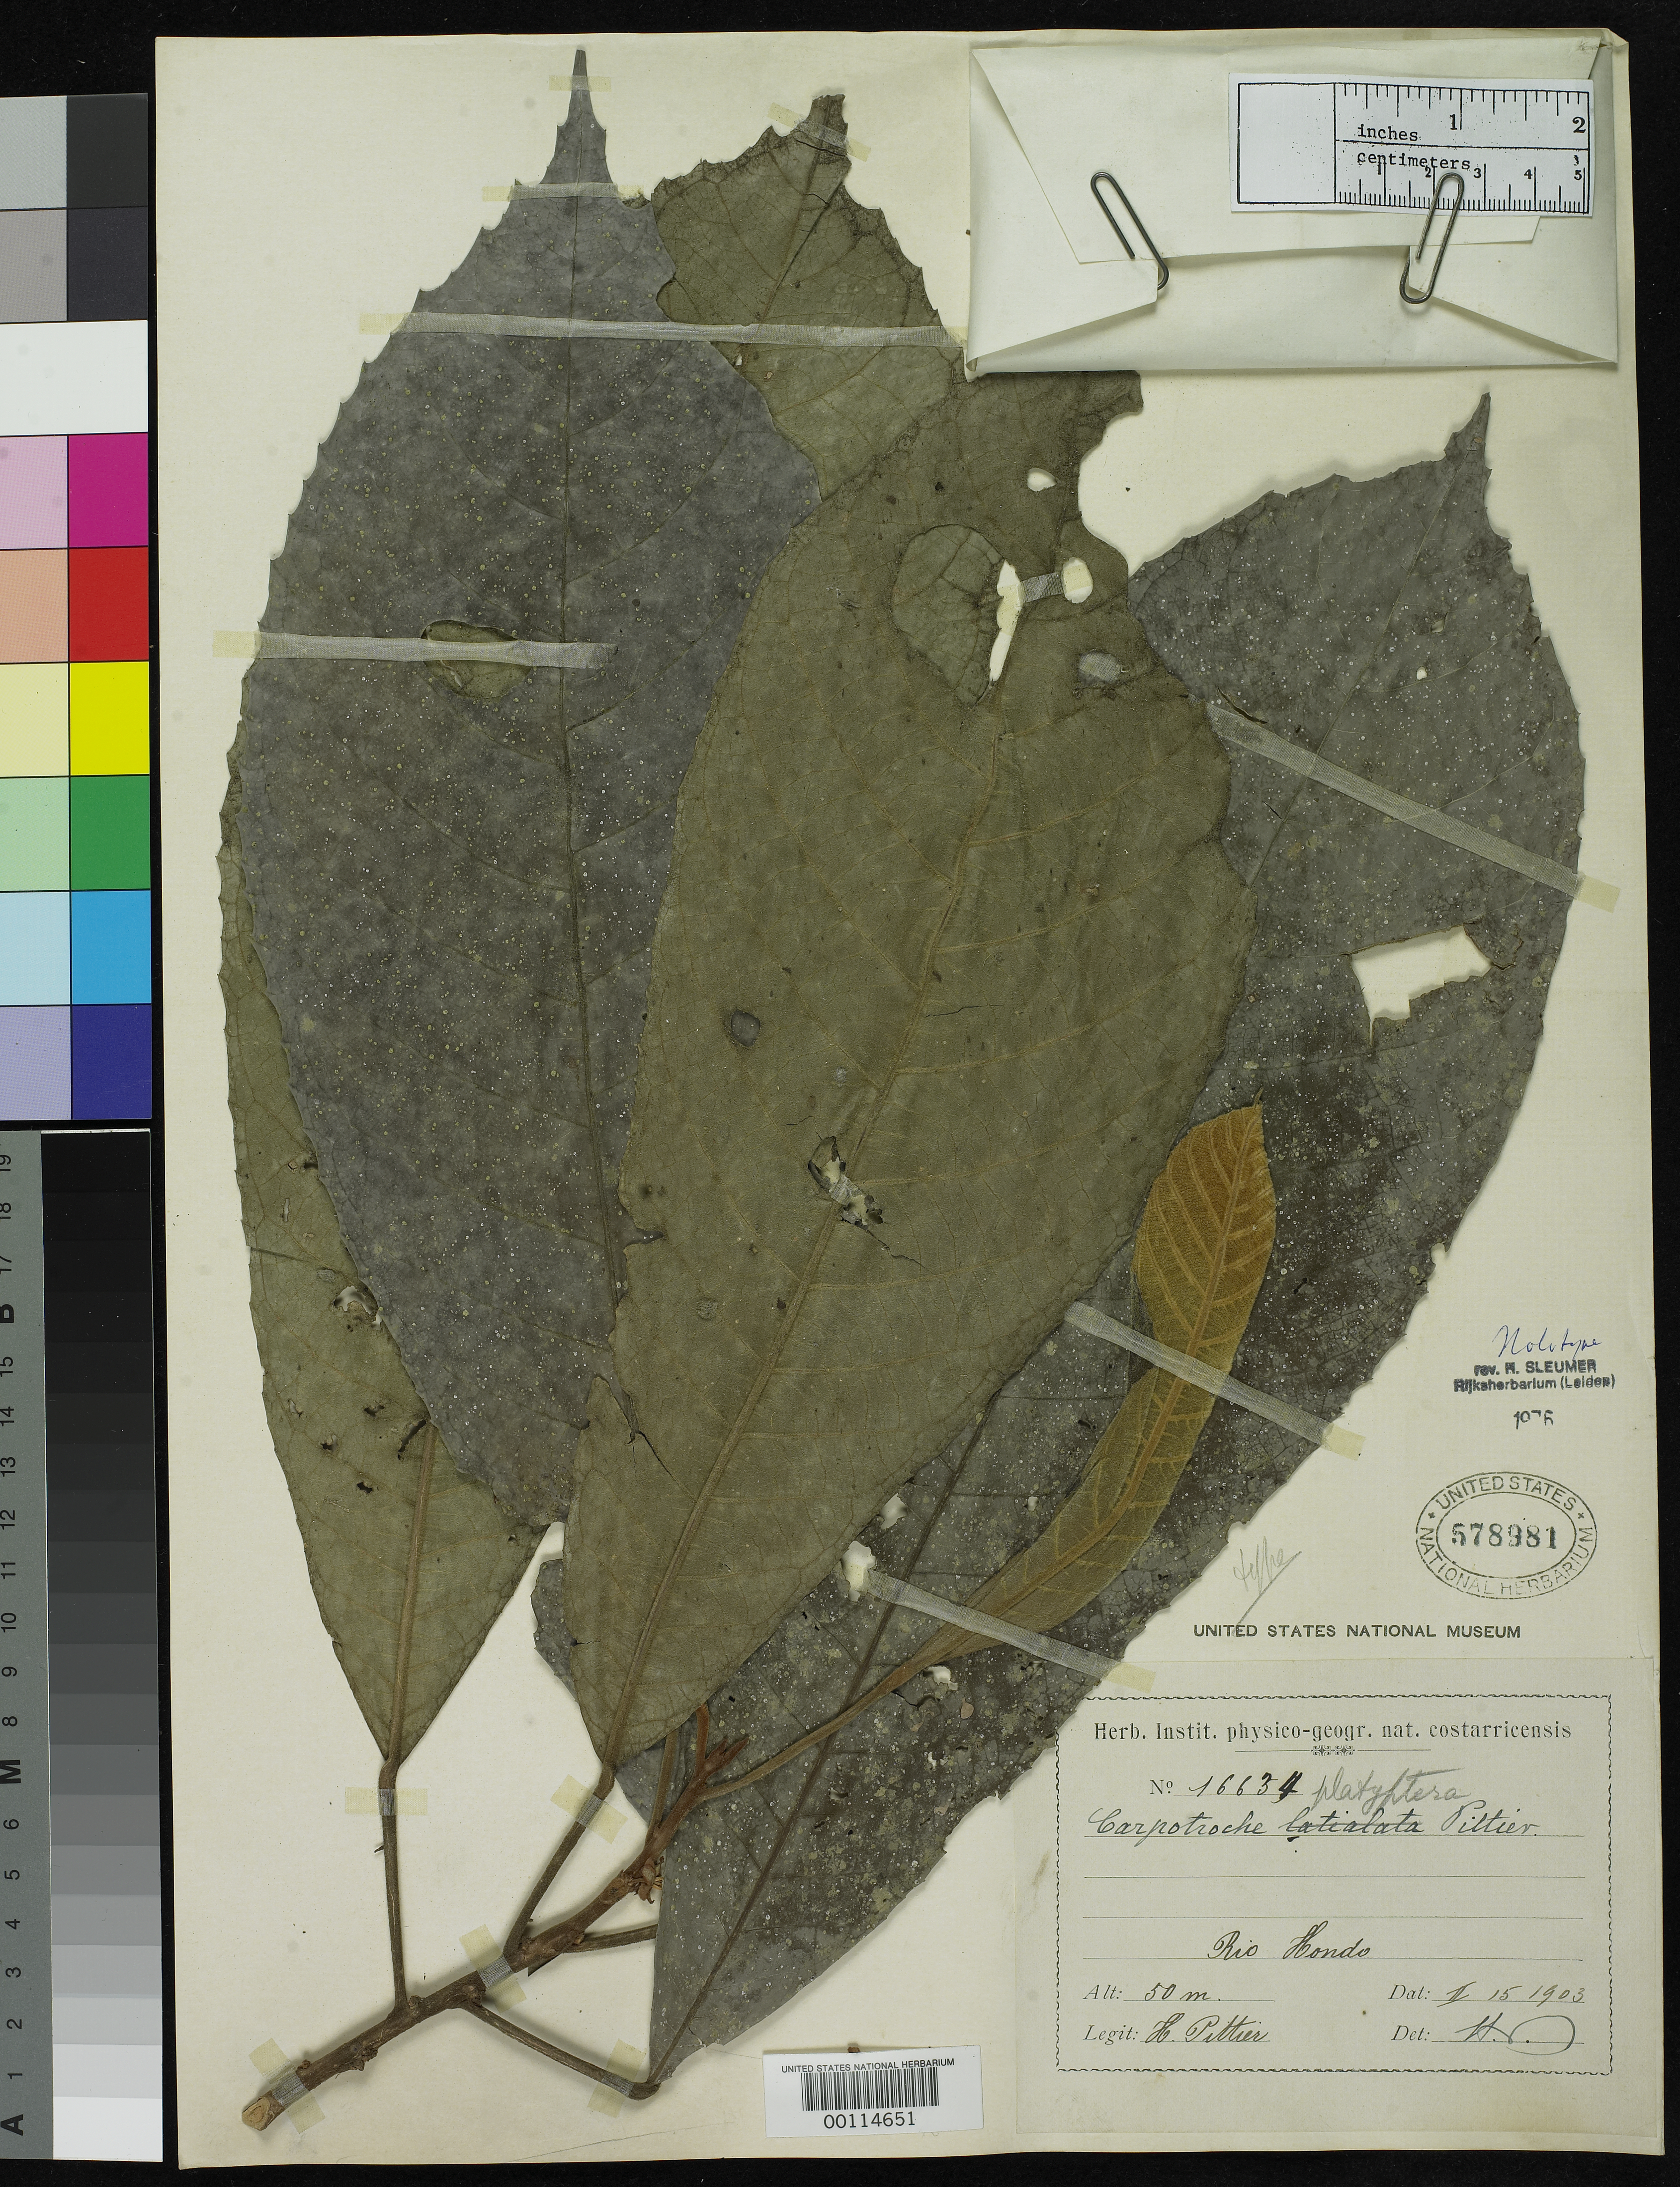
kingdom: Plantae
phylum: Tracheophyta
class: Magnoliopsida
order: Malpighiales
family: Achariaceae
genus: Carpotroche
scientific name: Carpotroche platyptera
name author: Pittier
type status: Holotype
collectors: H. F. Pittier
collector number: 16634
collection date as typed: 15 Feb 1903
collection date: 1903-02-15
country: Costa Rica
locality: Rio Hondo, Santa Clara plains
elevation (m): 50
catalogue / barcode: US 578981